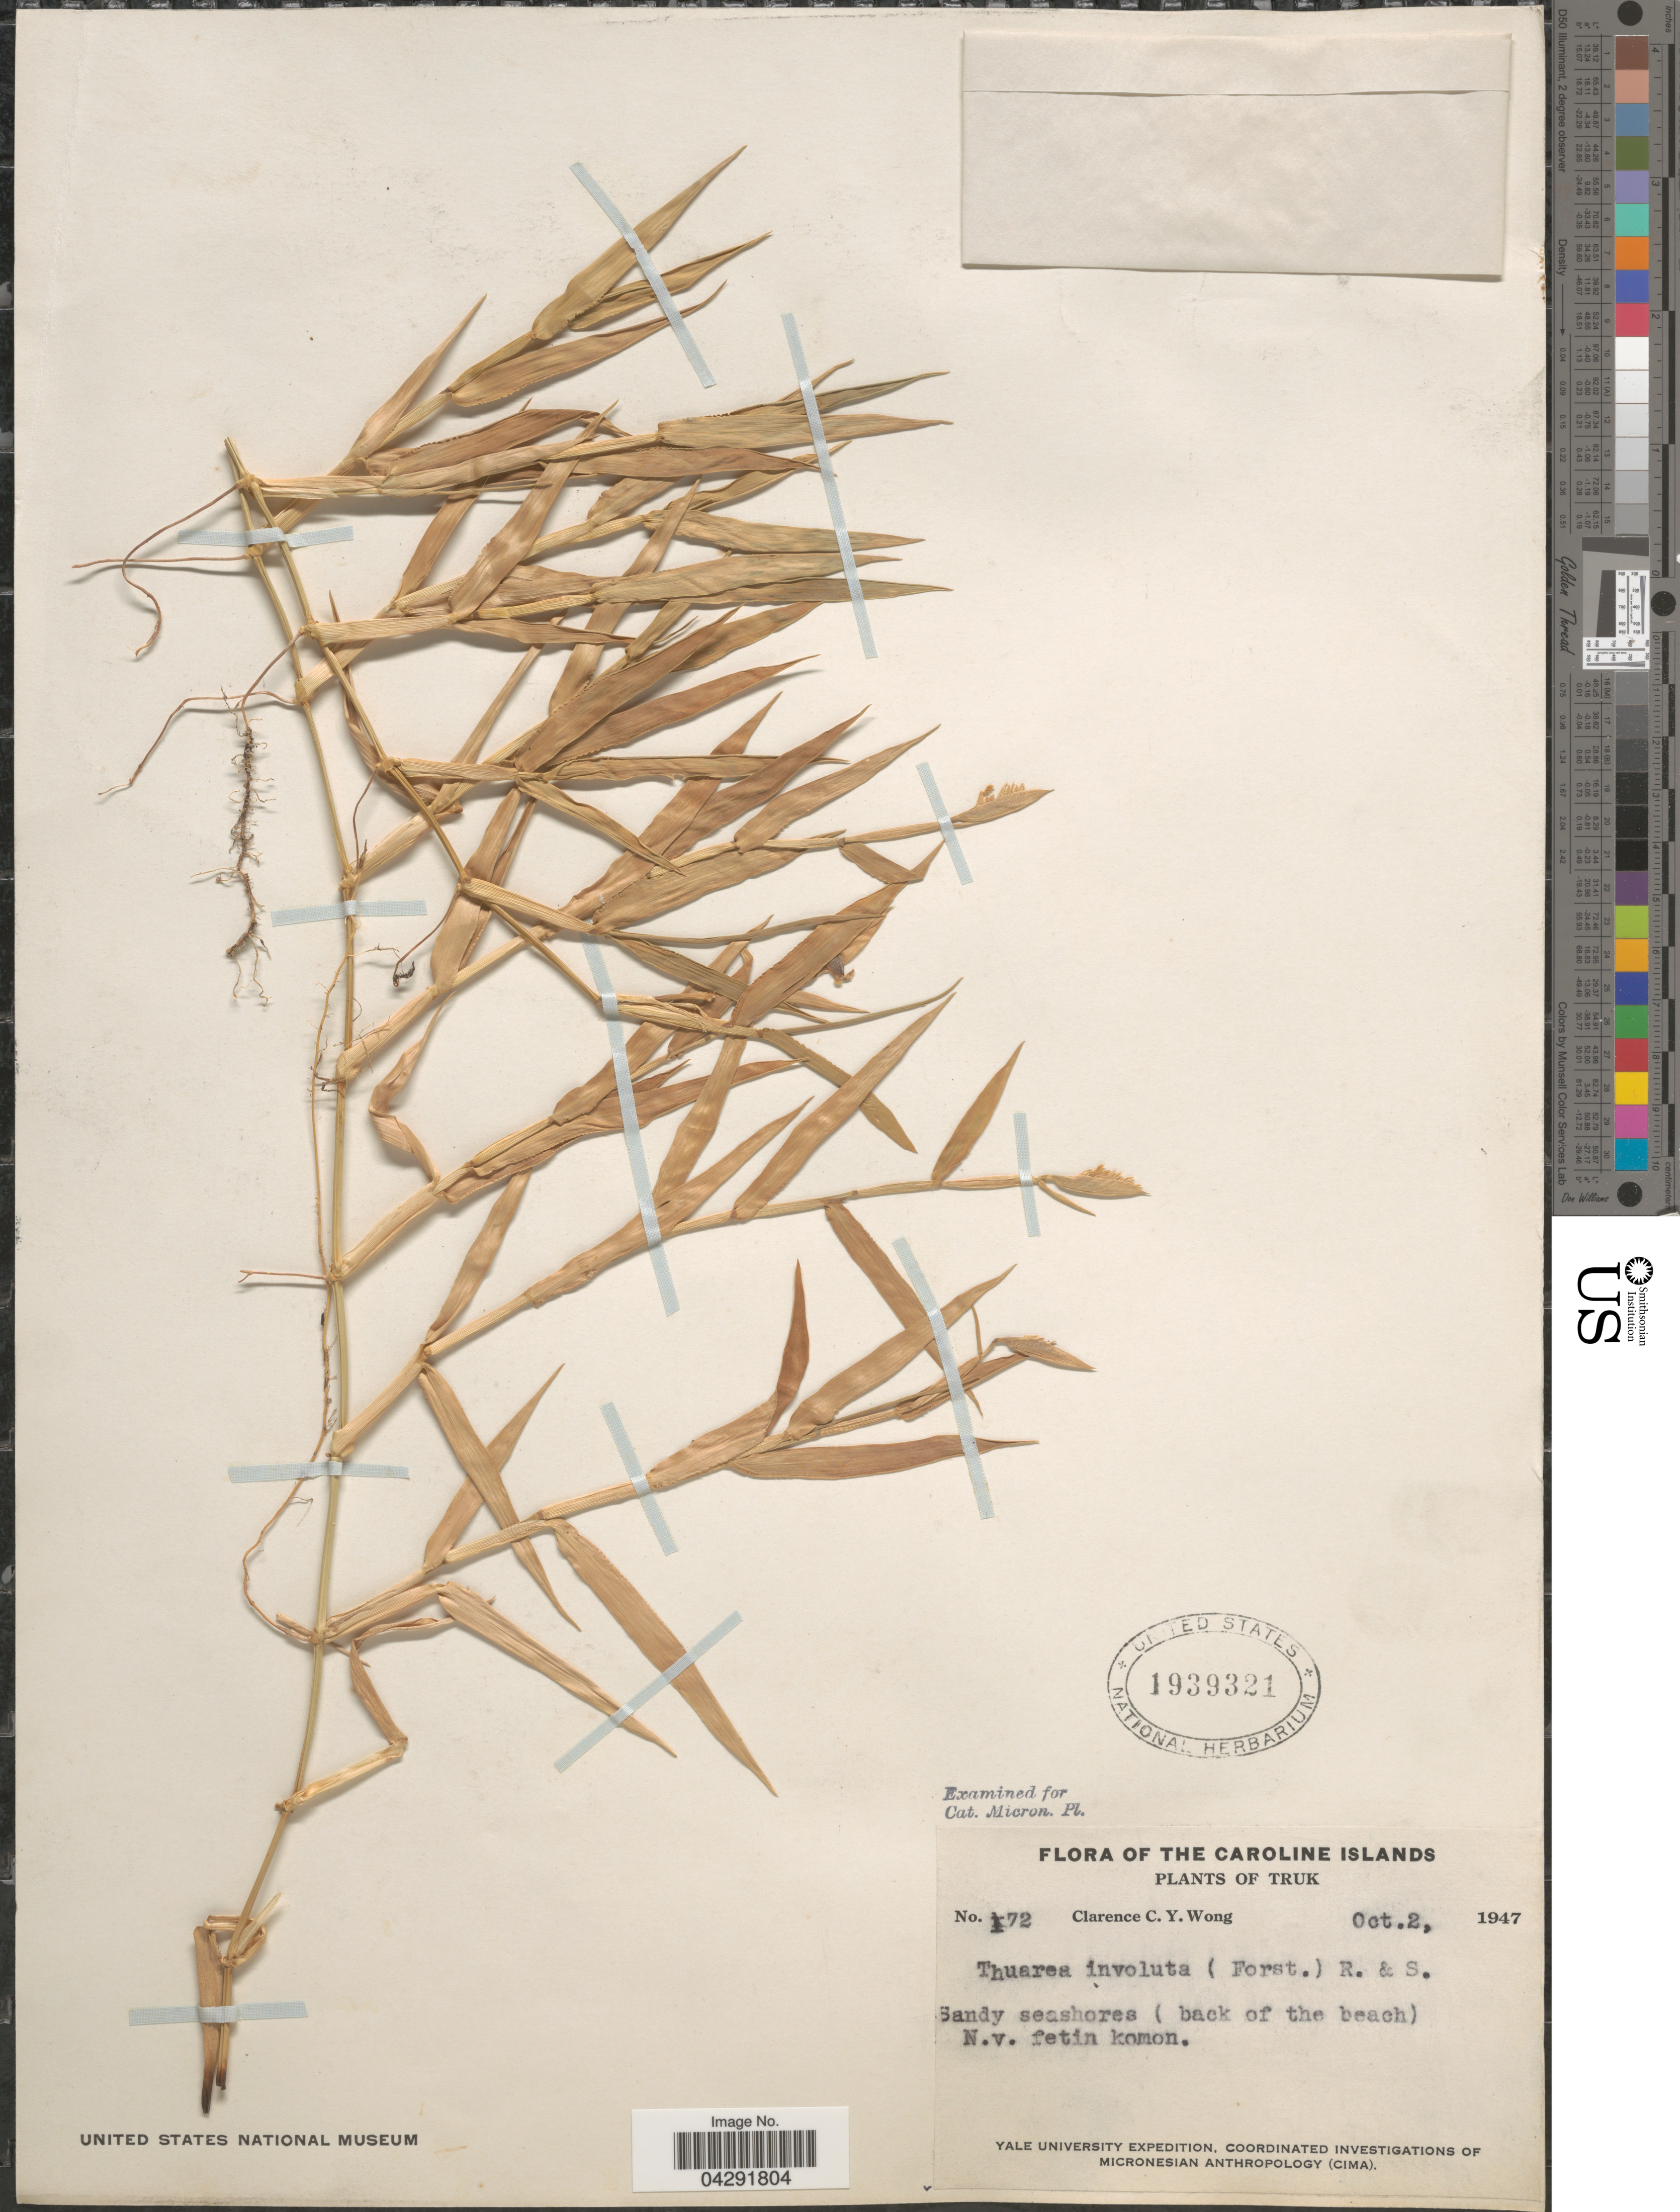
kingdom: Plantae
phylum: Tracheophyta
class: Liliopsida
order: Poales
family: Poaceae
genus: Thuarea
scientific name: Thuarea involuta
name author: (G. Forst.) R. Br. ex Sm.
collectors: C. Y. C. Wong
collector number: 172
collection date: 1947-10-02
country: Micronesia, Federated States of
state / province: Truk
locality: Caroline Islands. Sandy seashores (back of the beach). Yale University Expedition.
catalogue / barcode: US 1939321